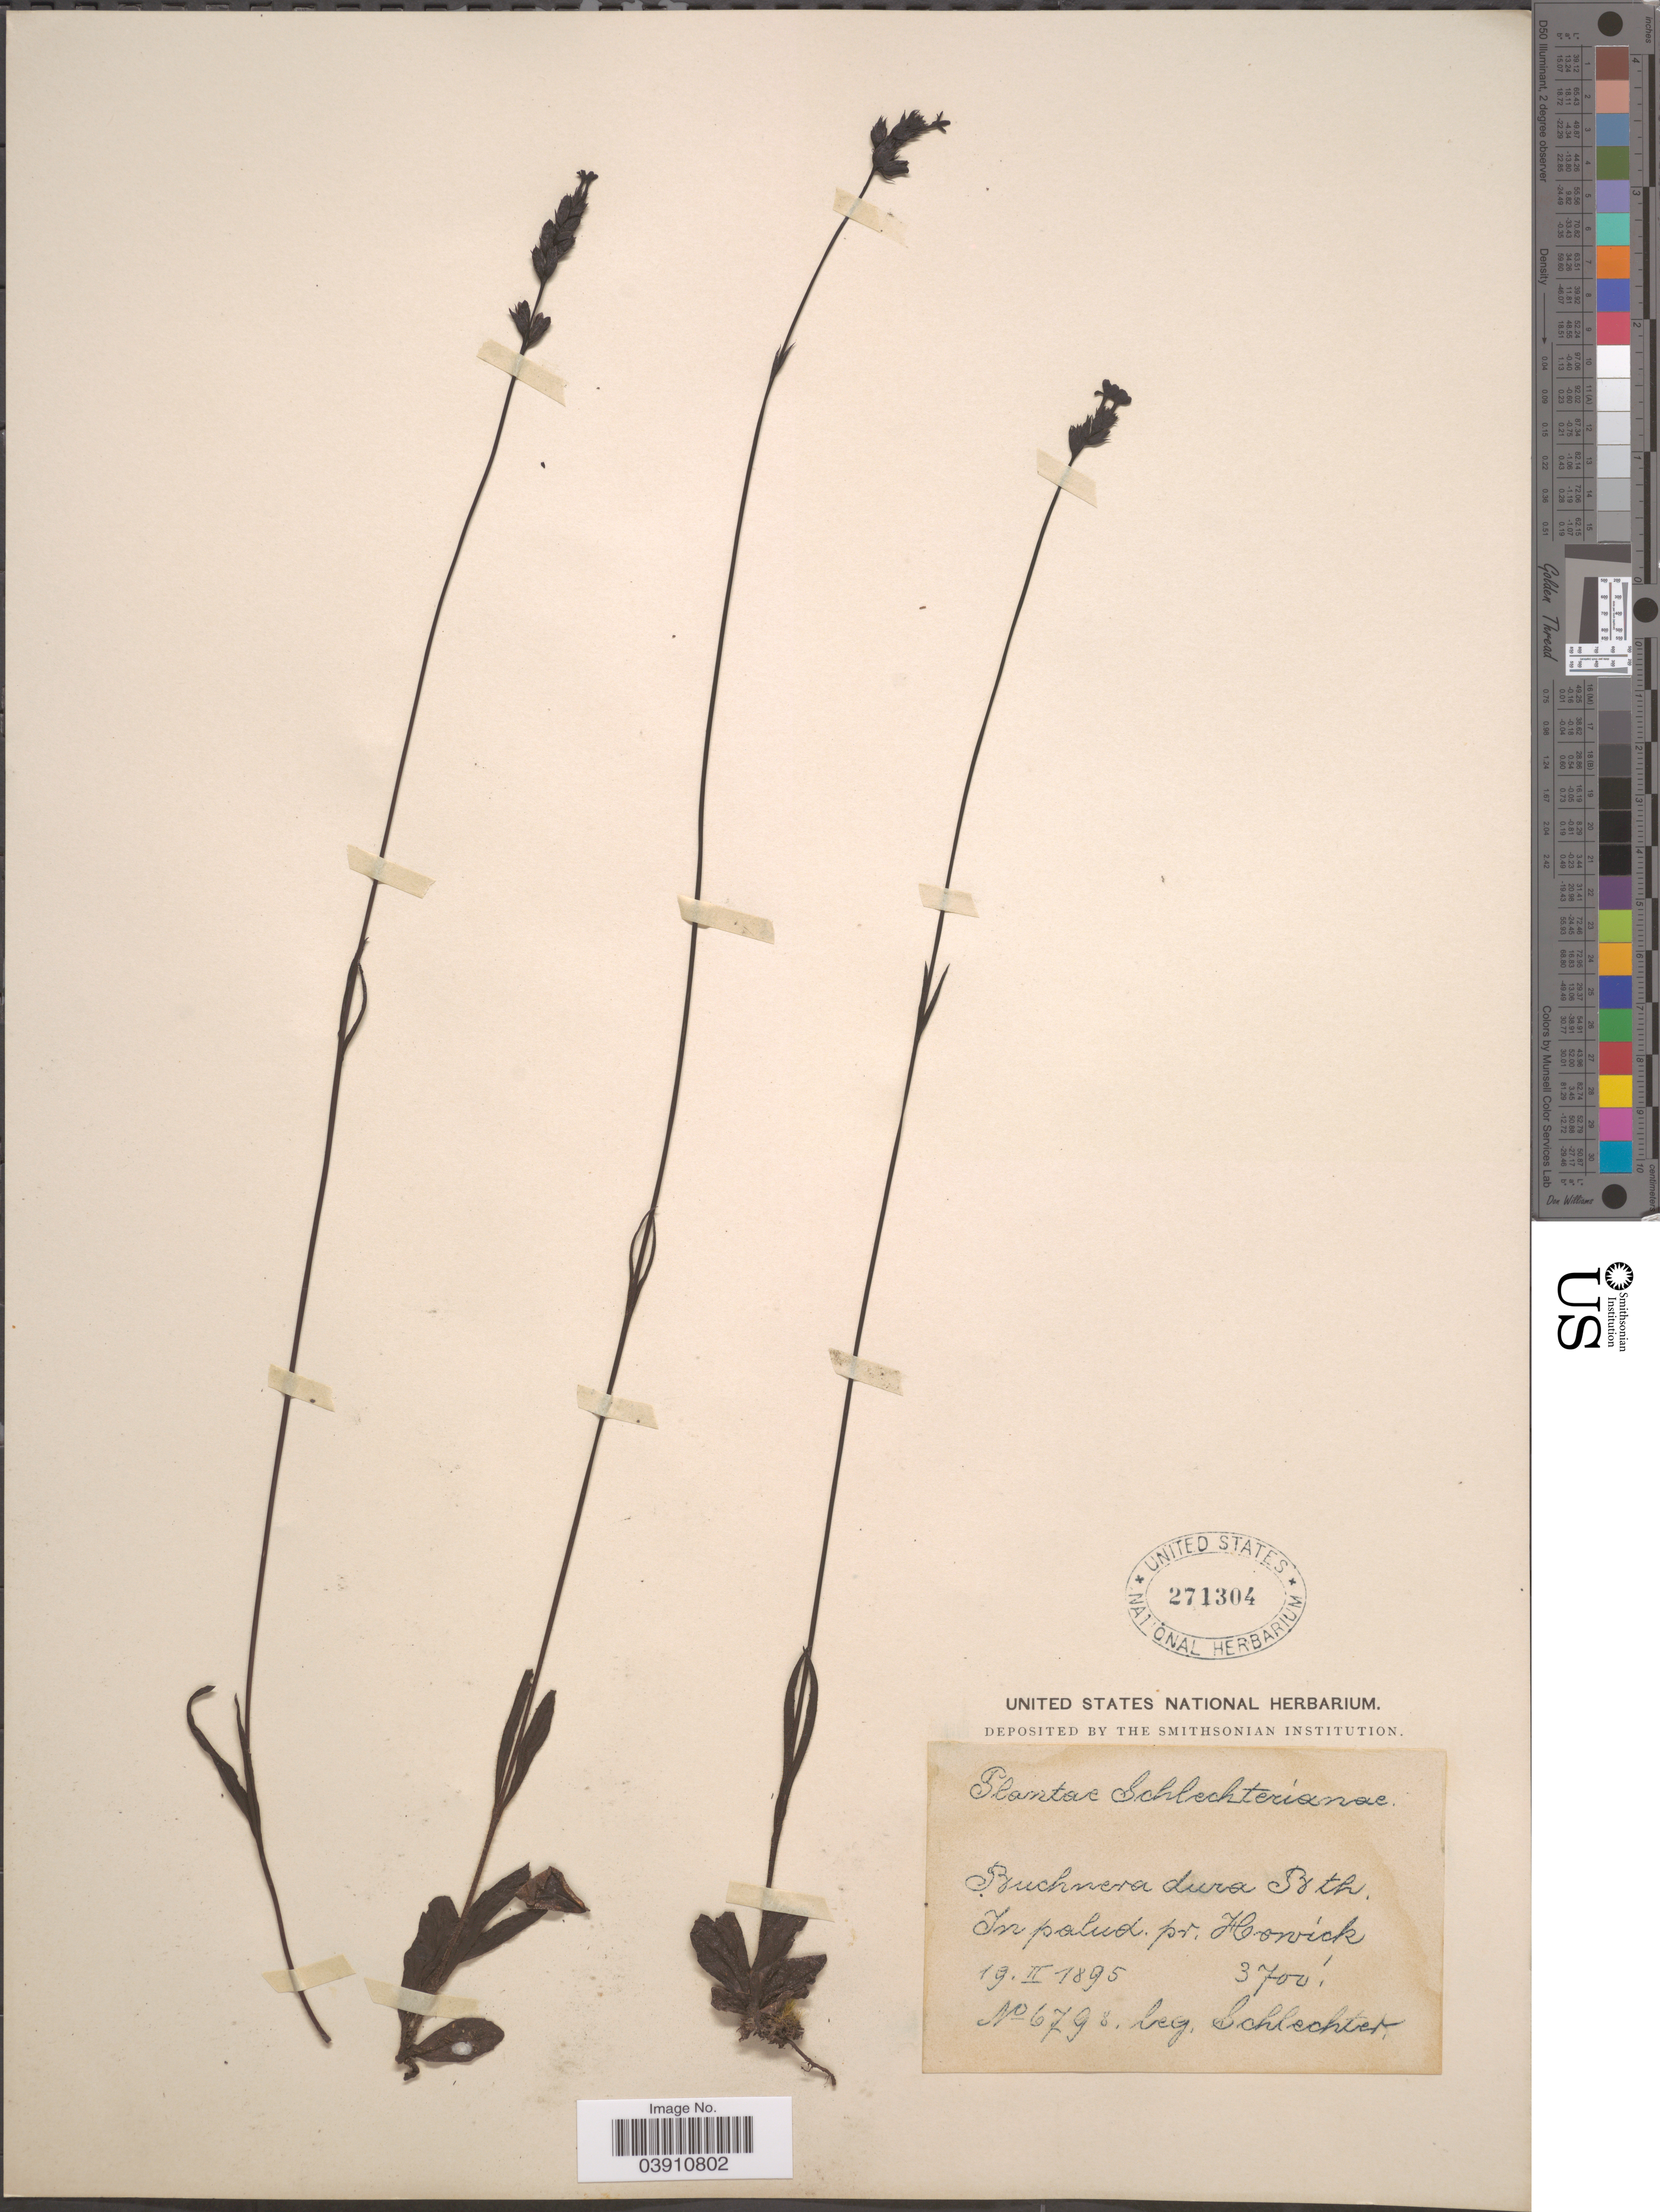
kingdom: Plantae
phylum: Tracheophyta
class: Magnoliopsida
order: Lamiales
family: Orobanchaceae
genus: Buchnera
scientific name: Buchnera dura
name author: Benth.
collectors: Schlechter, --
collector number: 6798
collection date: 1895-02-19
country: South Africa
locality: In palud pr. Howick.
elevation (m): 1128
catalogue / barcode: US 271304